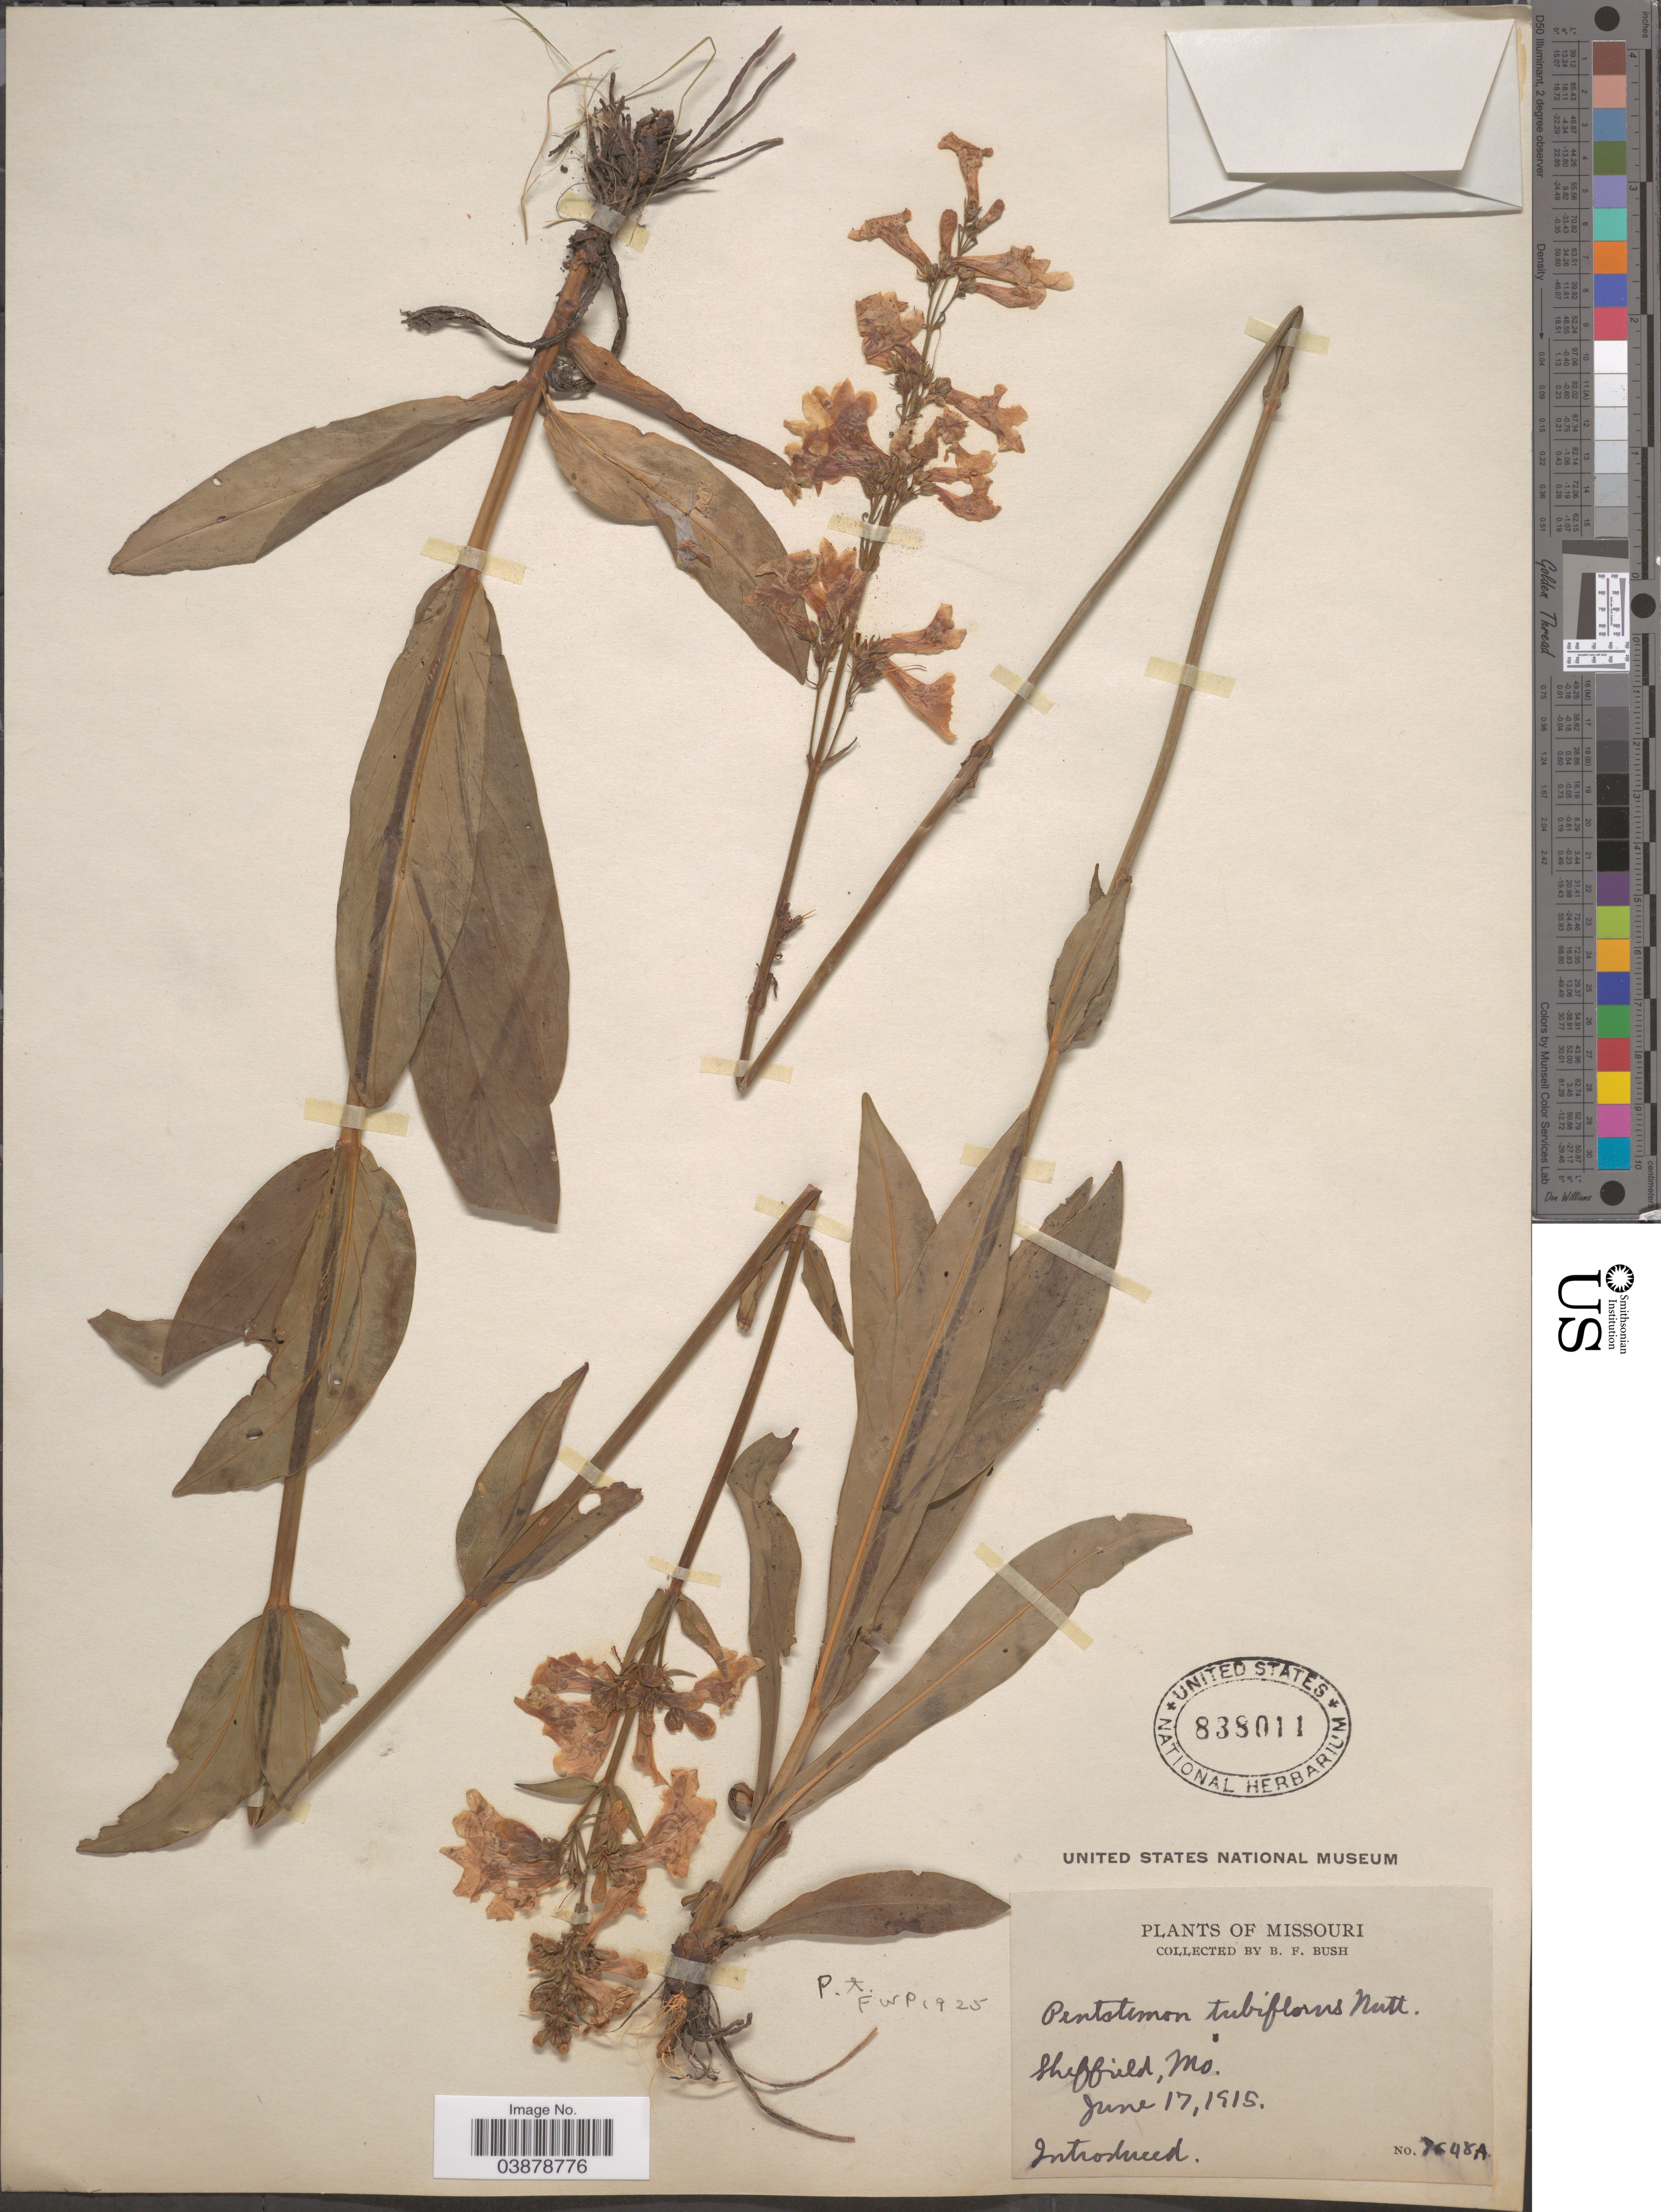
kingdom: Plantae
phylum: Tracheophyta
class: Magnoliopsida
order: Lamiales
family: Plantaginaceae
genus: Penstemon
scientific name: Penstemon tubaeflorus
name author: Nutt.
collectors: B. F. Bush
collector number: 7648A*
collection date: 1915-06-17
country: United States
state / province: Missouri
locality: Sheffield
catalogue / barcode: US 838011